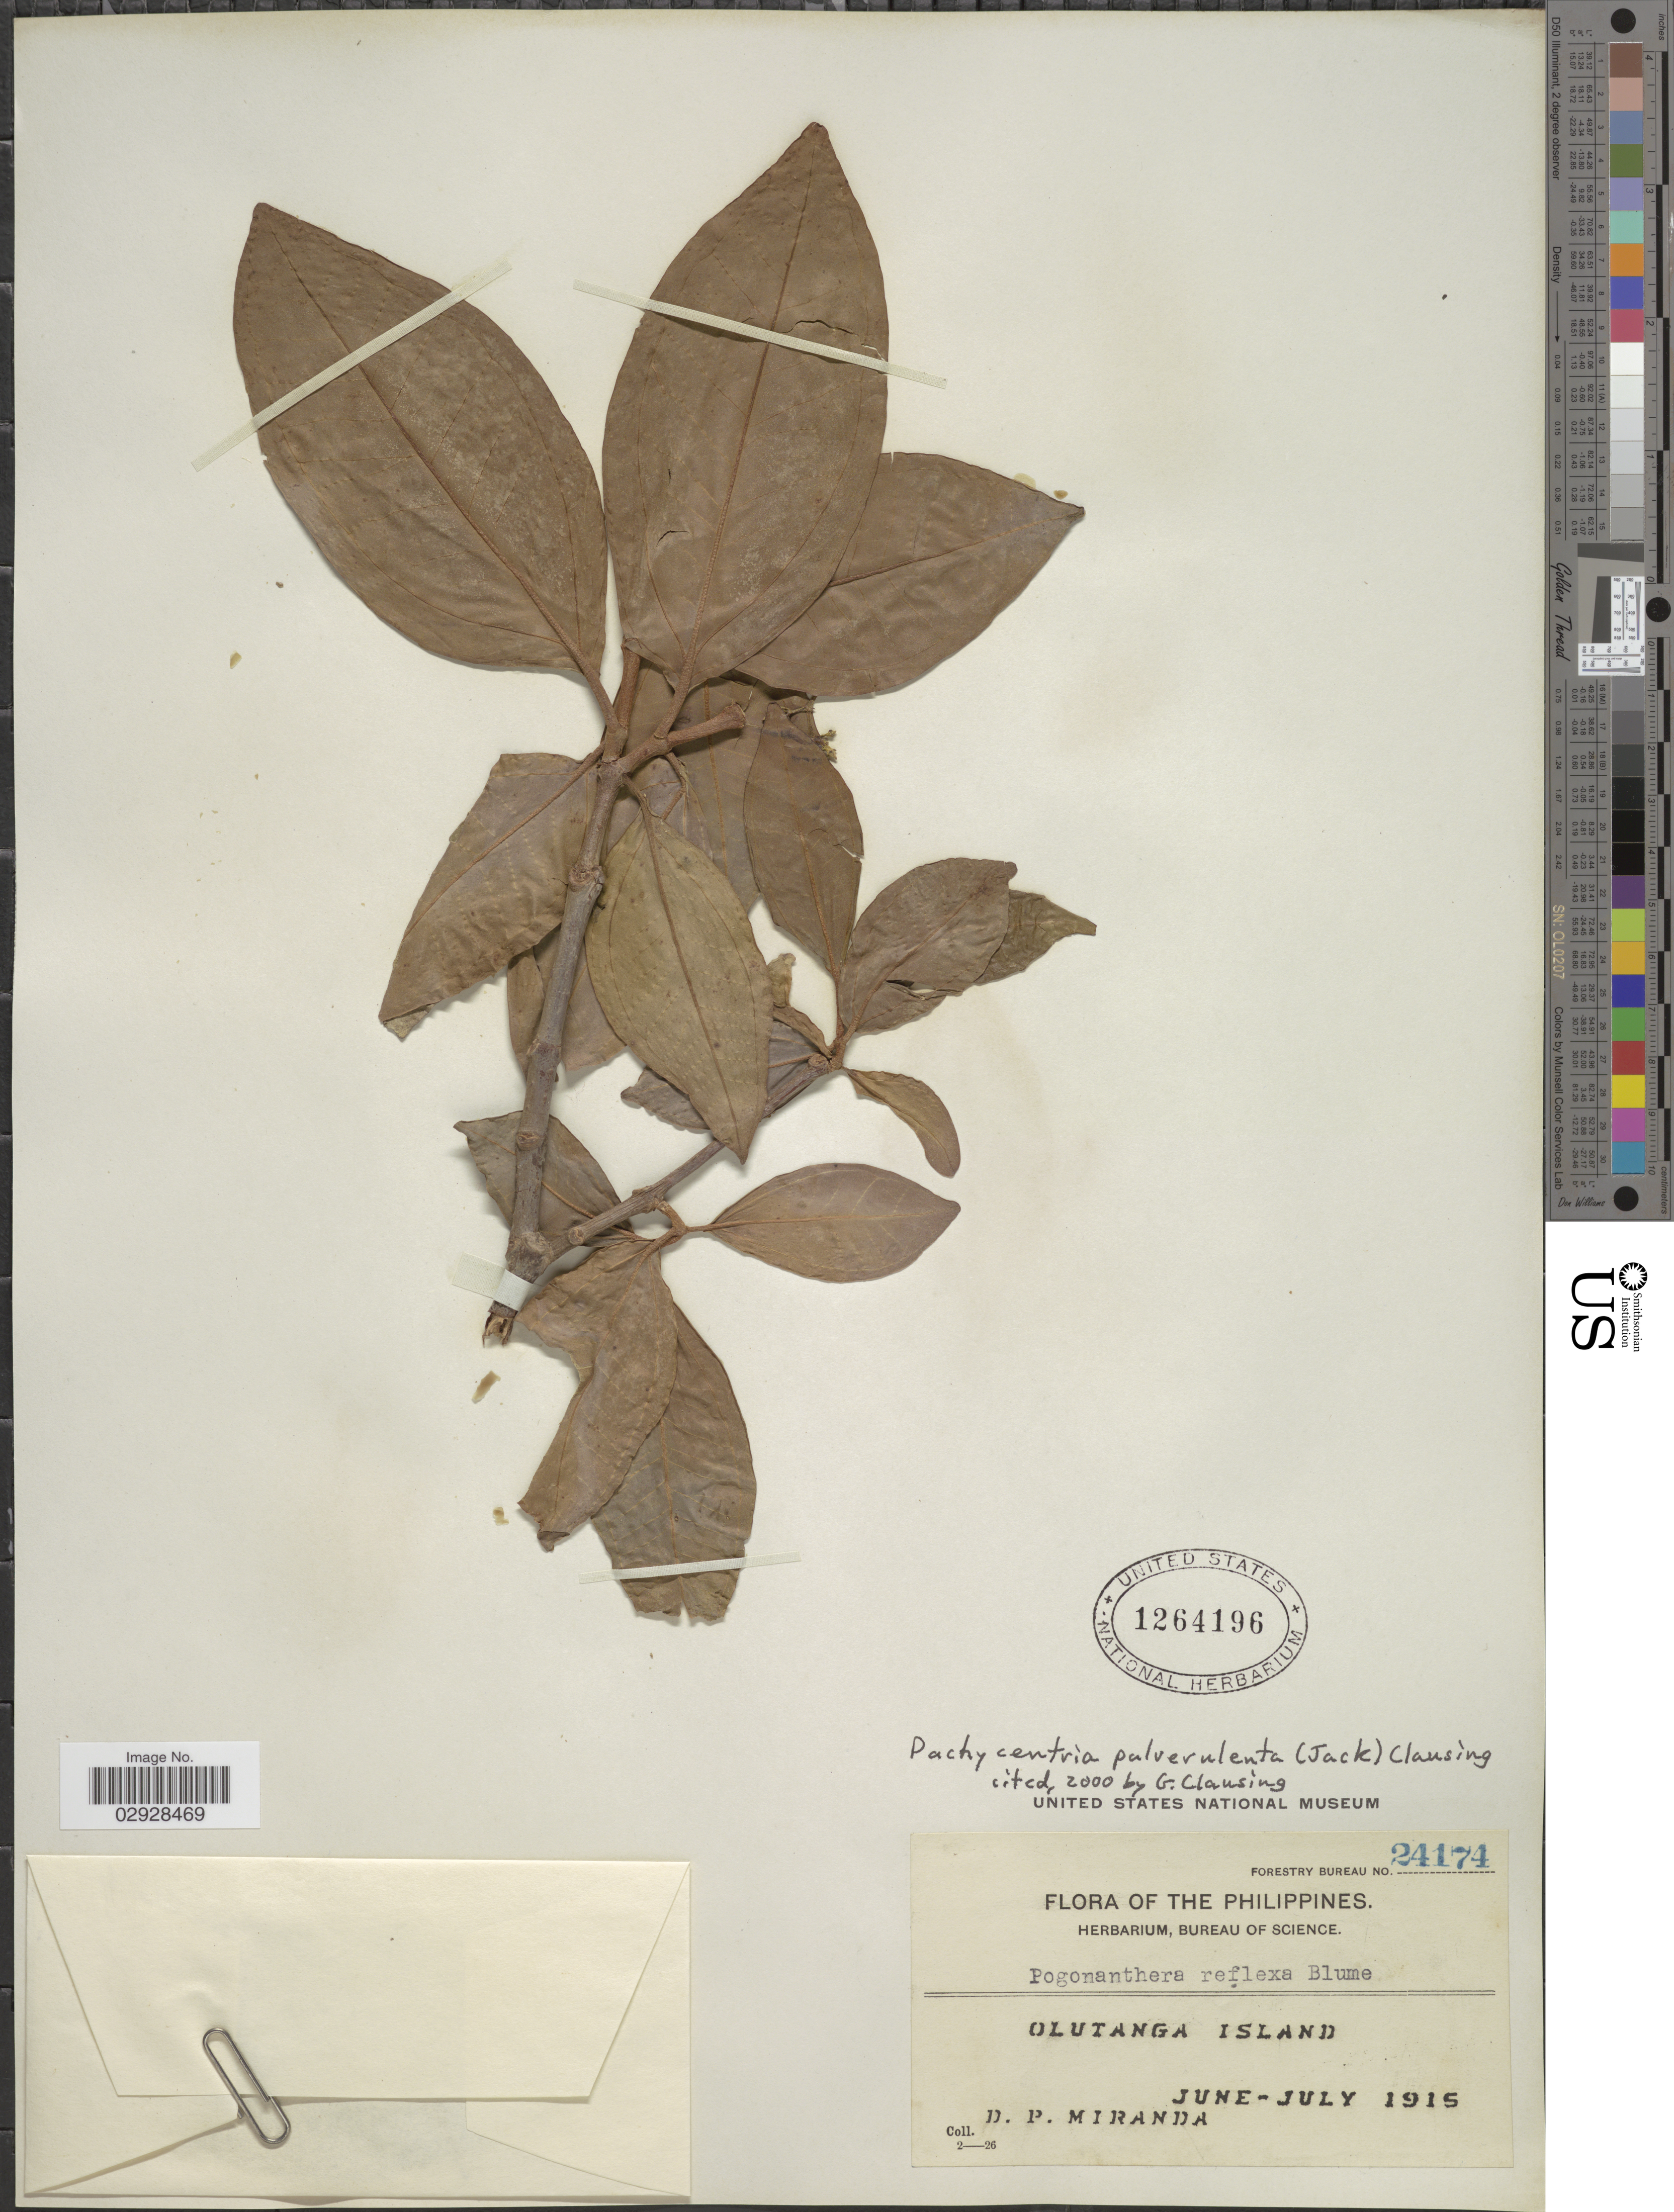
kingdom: Plantae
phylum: Tracheophyta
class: Magnoliopsida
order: Myrtales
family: Melastomataceae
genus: Pachycentria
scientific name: Pachycentria pulverulenta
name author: (Jack) Clausing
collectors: D. P. Miranda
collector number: Forestry Bureau 24174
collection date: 1916-06/1916-07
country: Philippines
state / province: Zamboanga Peninsula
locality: Olutanga Island.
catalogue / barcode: US 1264196